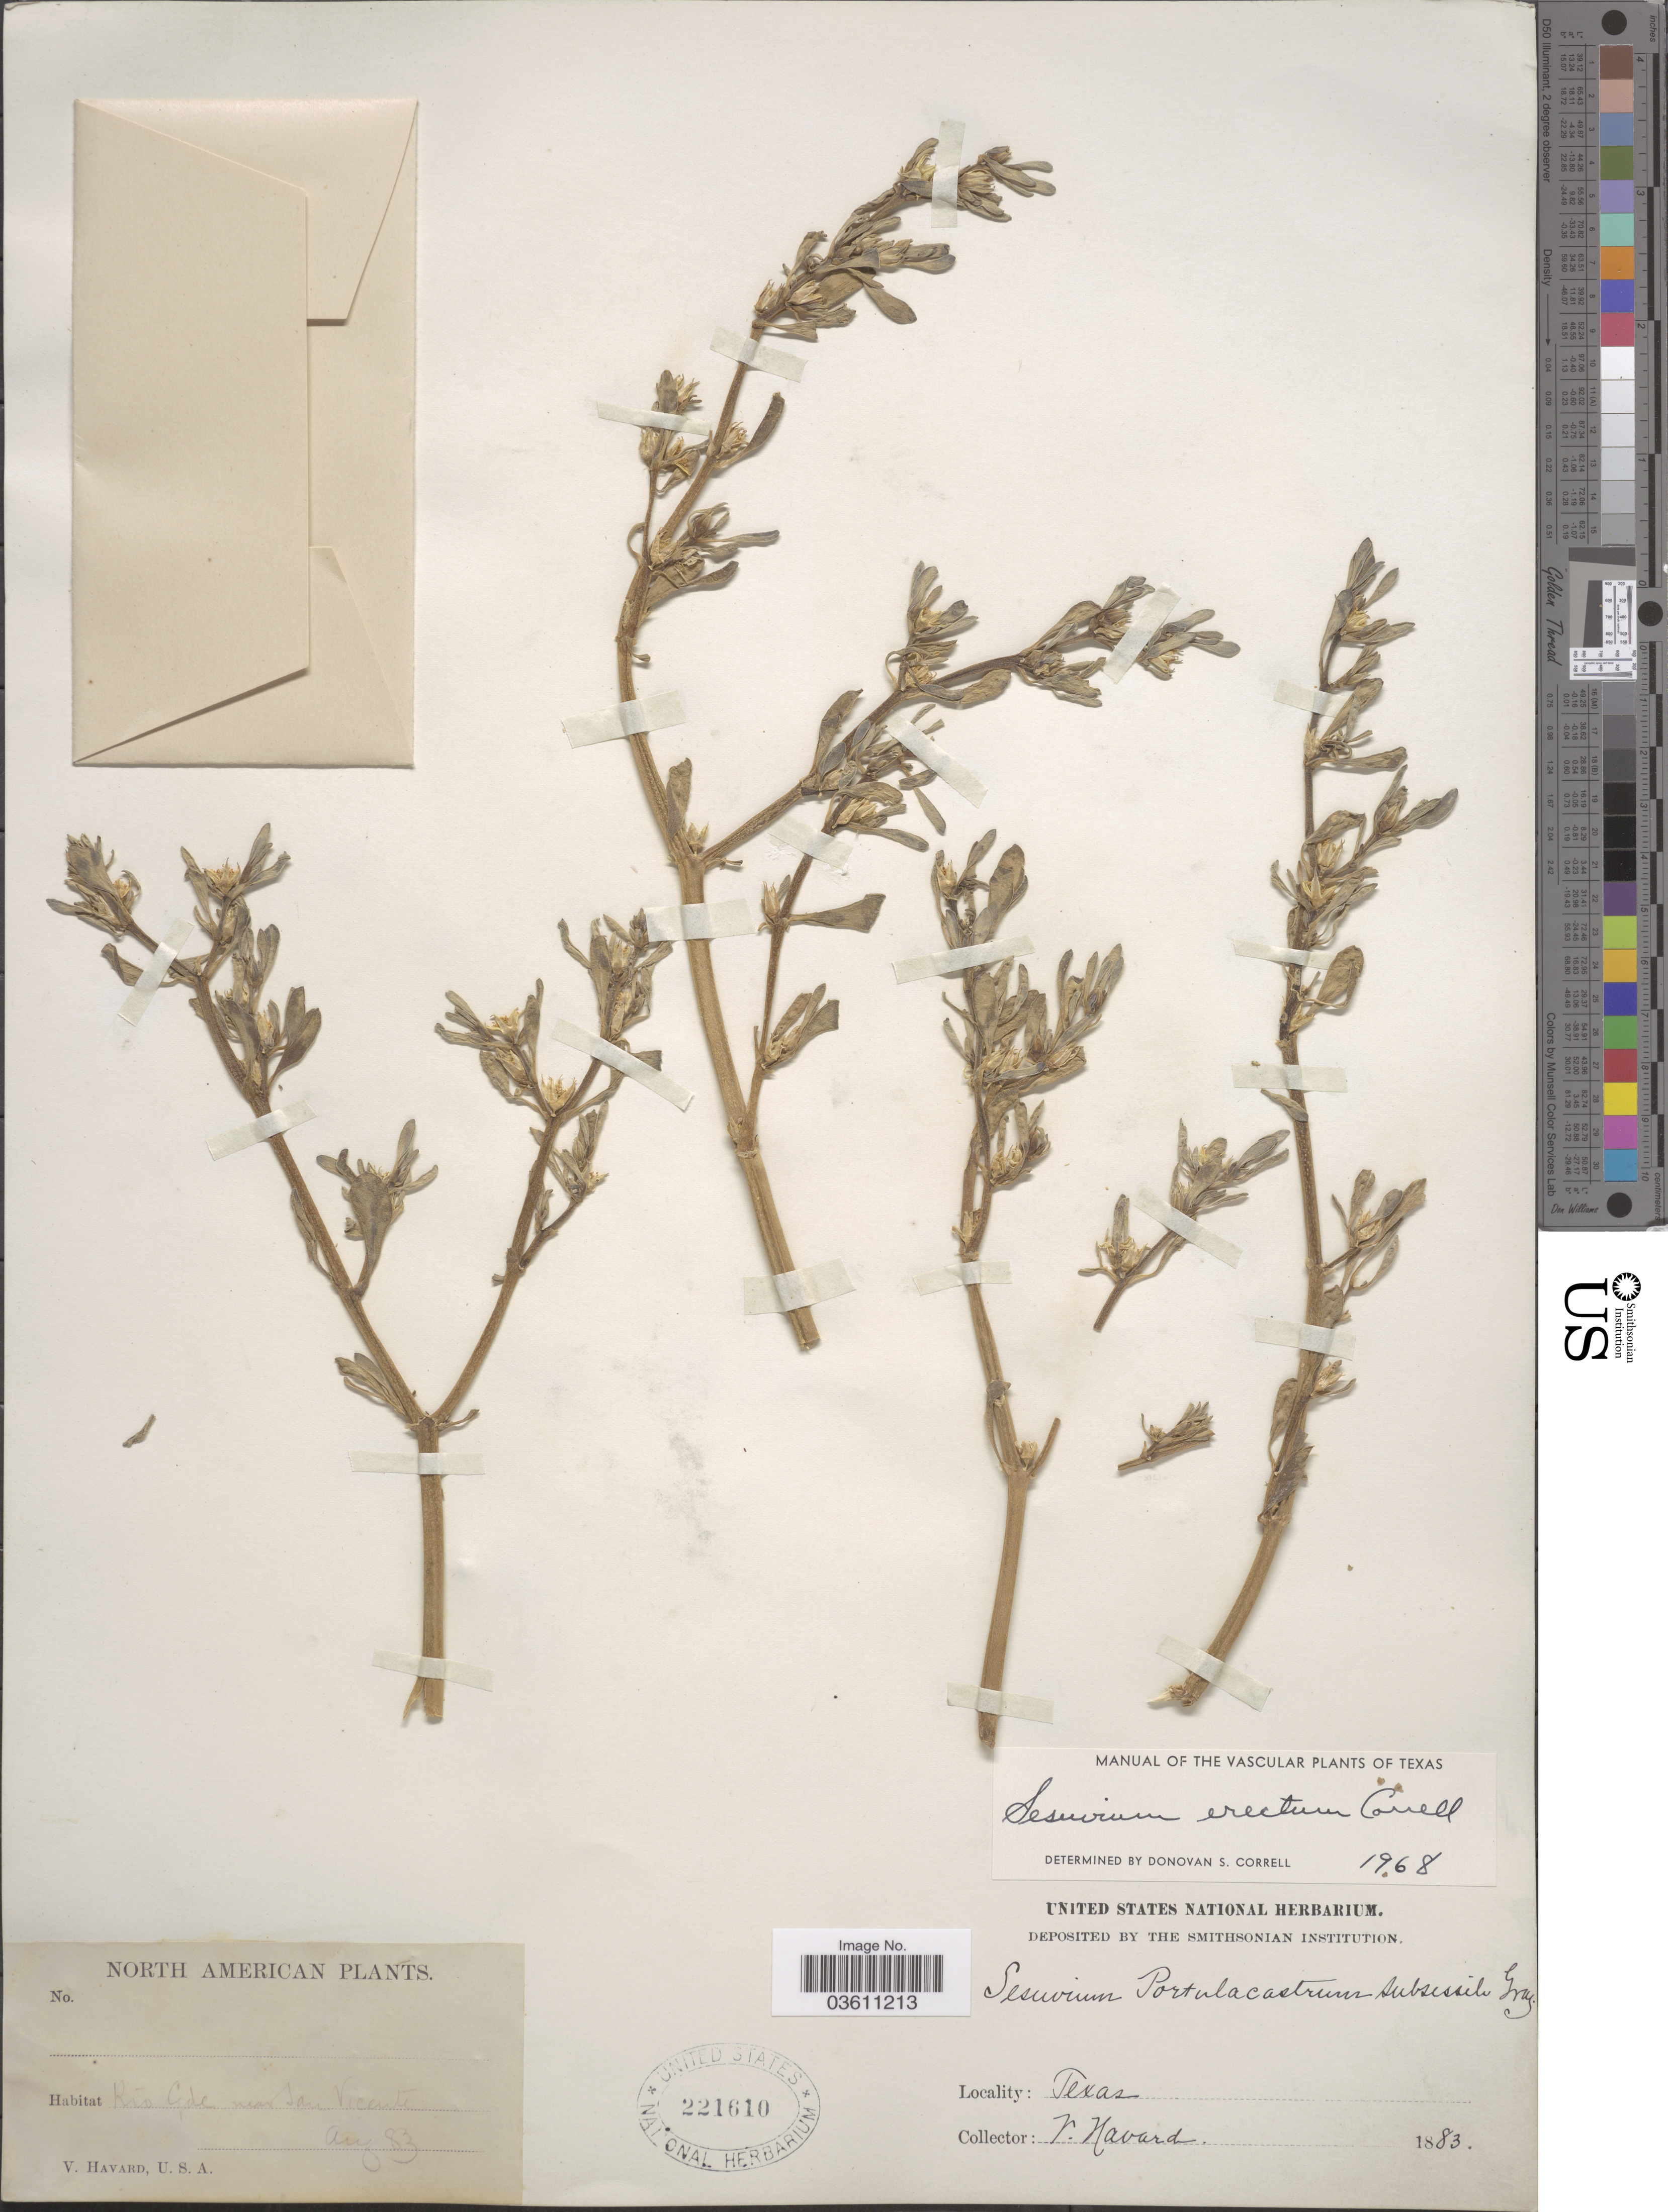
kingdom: Plantae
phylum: Tracheophyta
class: Magnoliopsida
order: Caryophyllales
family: Aizoaceae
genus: Sesuvium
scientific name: Sesuvium revolutifolium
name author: Ortega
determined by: Strong, Mark T., (BOT), Smithsonian Institution - National Museum of Natural History (UNITED STATES)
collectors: V. Havard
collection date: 1883-08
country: United States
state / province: Texas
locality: Rio Gde near San Vicente.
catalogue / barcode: US 221610